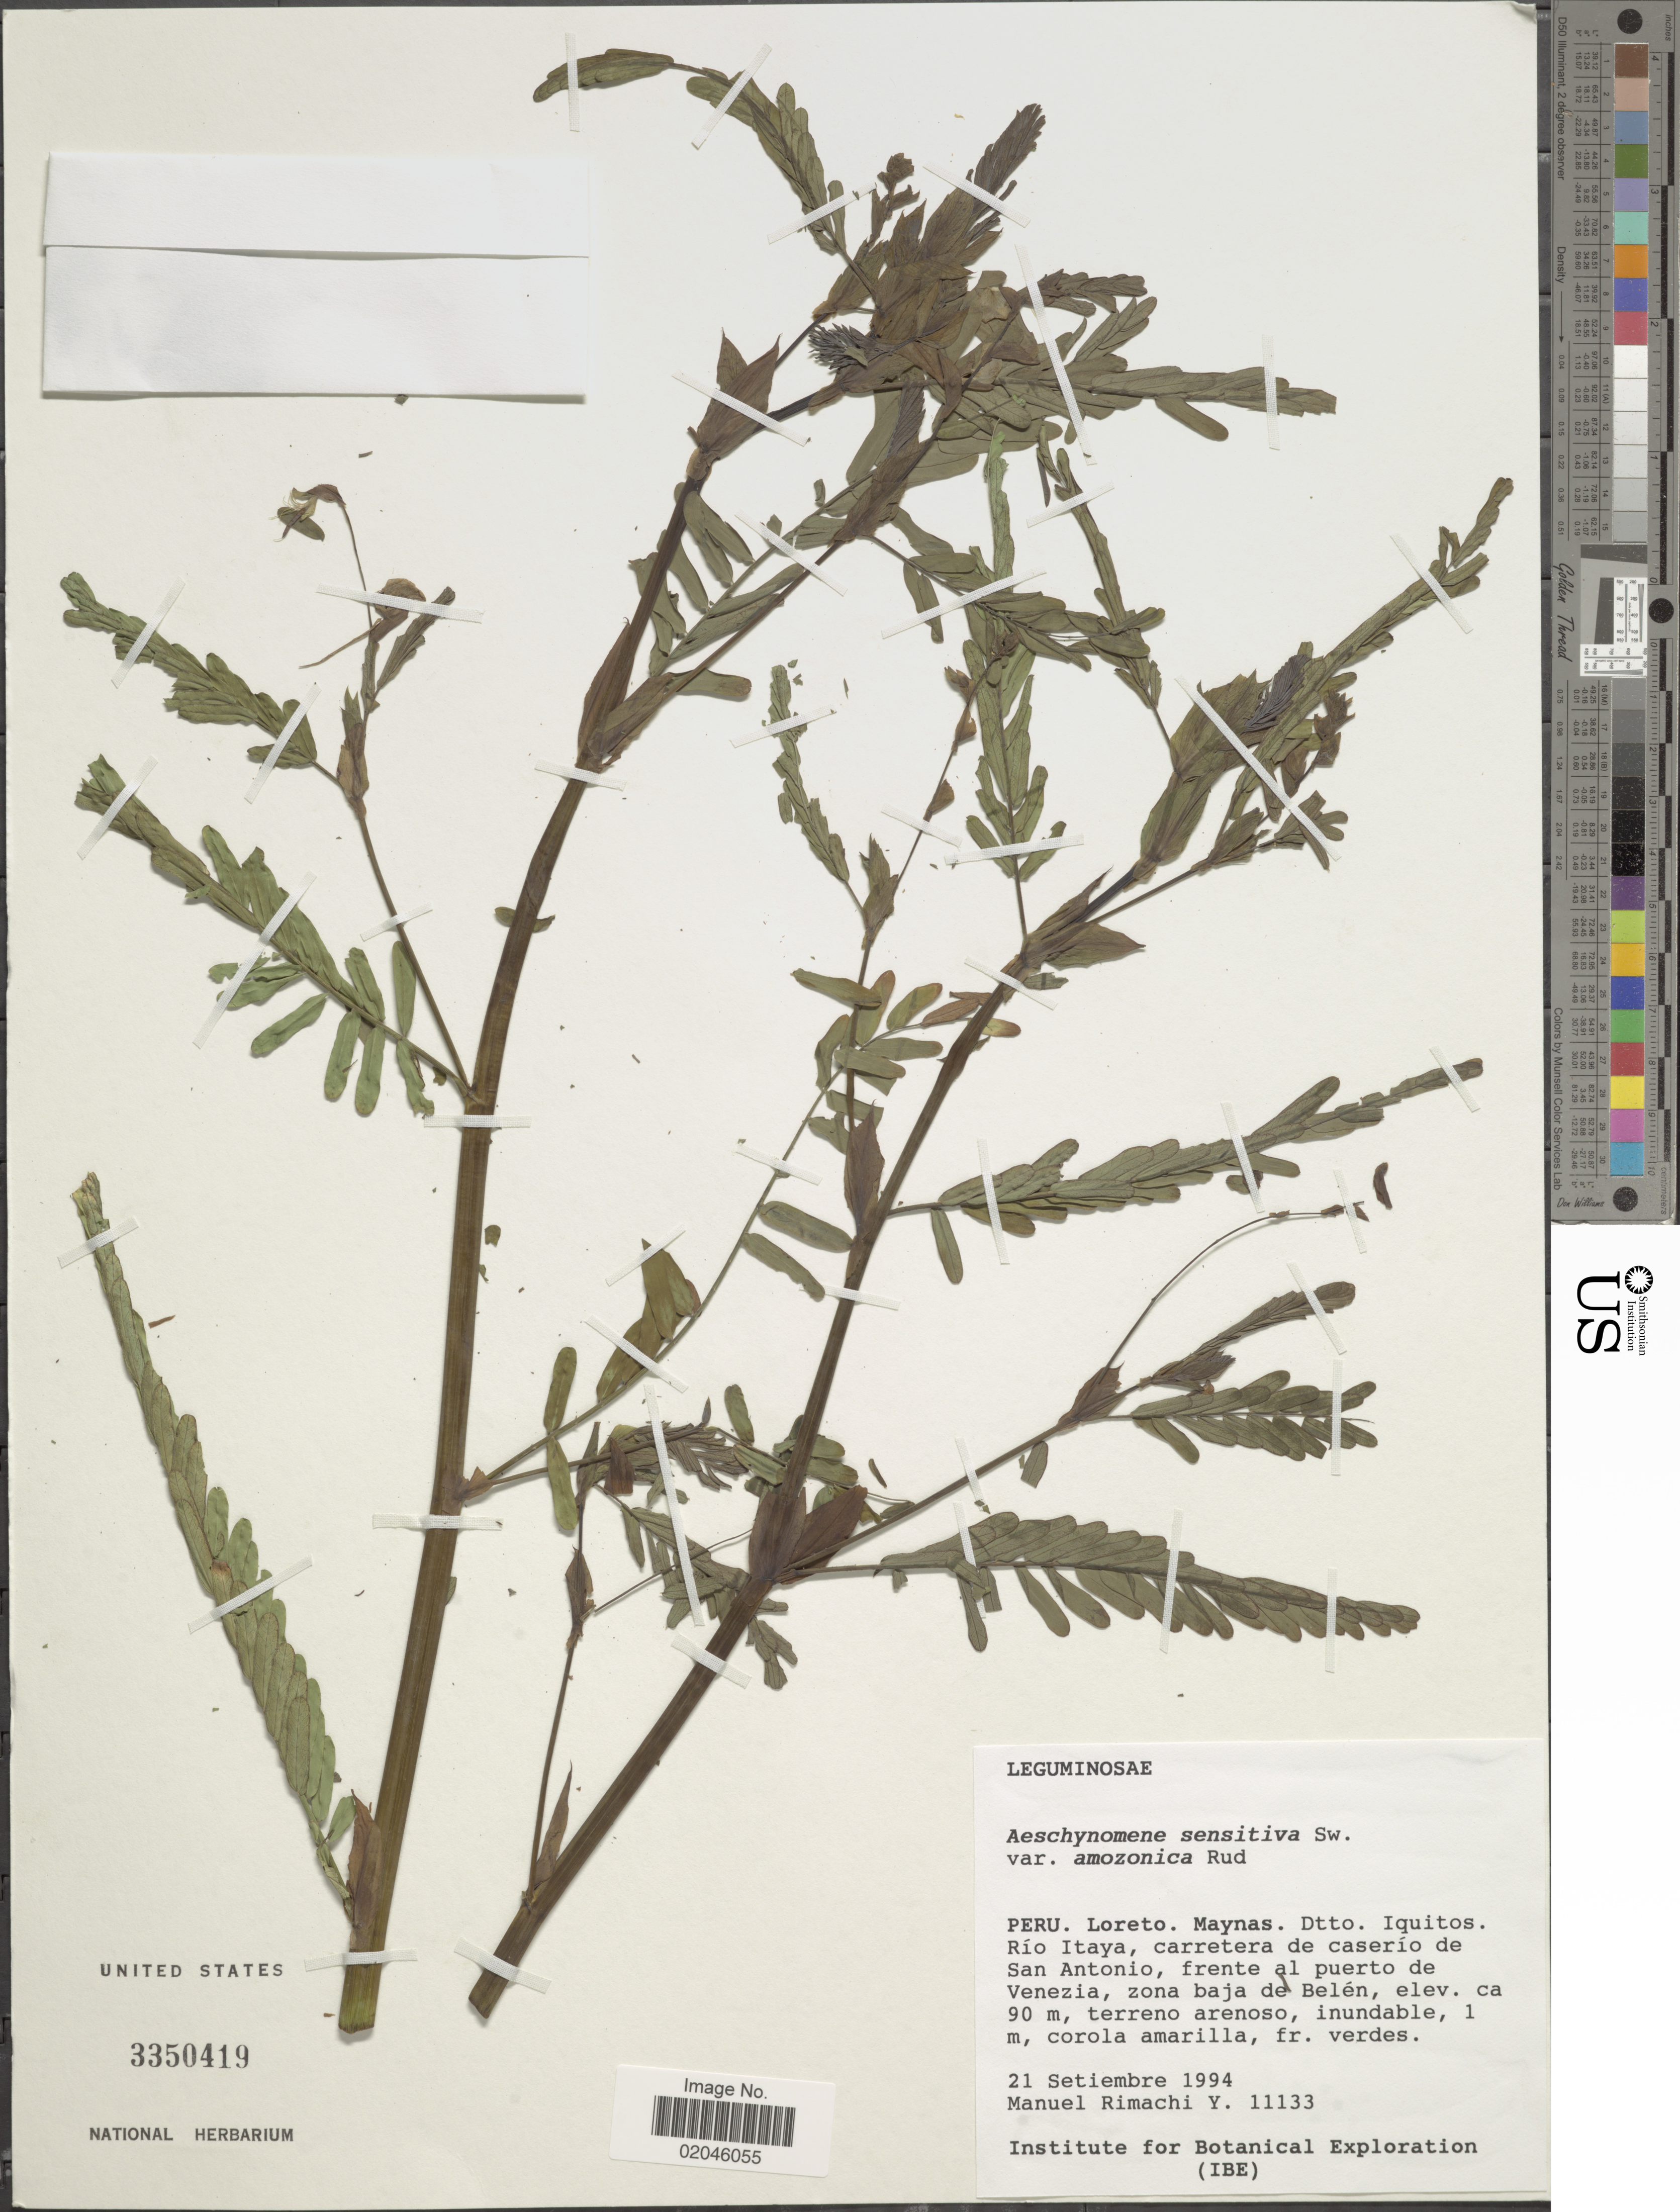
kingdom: Plantae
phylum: Tracheophyta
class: Magnoliopsida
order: Fabales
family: Fabaceae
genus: Aeschynomene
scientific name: Aeschynomene sensitiva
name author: Sw.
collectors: M. Rimachi Y.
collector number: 11133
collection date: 1994-09-21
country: Peru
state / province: Loreto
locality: Maynas. Dtto. Iquitos. Rio Itaya, carretera de caserio de San Antonio, frente al puerto de Venezia, zona baja de Belen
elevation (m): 90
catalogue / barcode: US 3350419